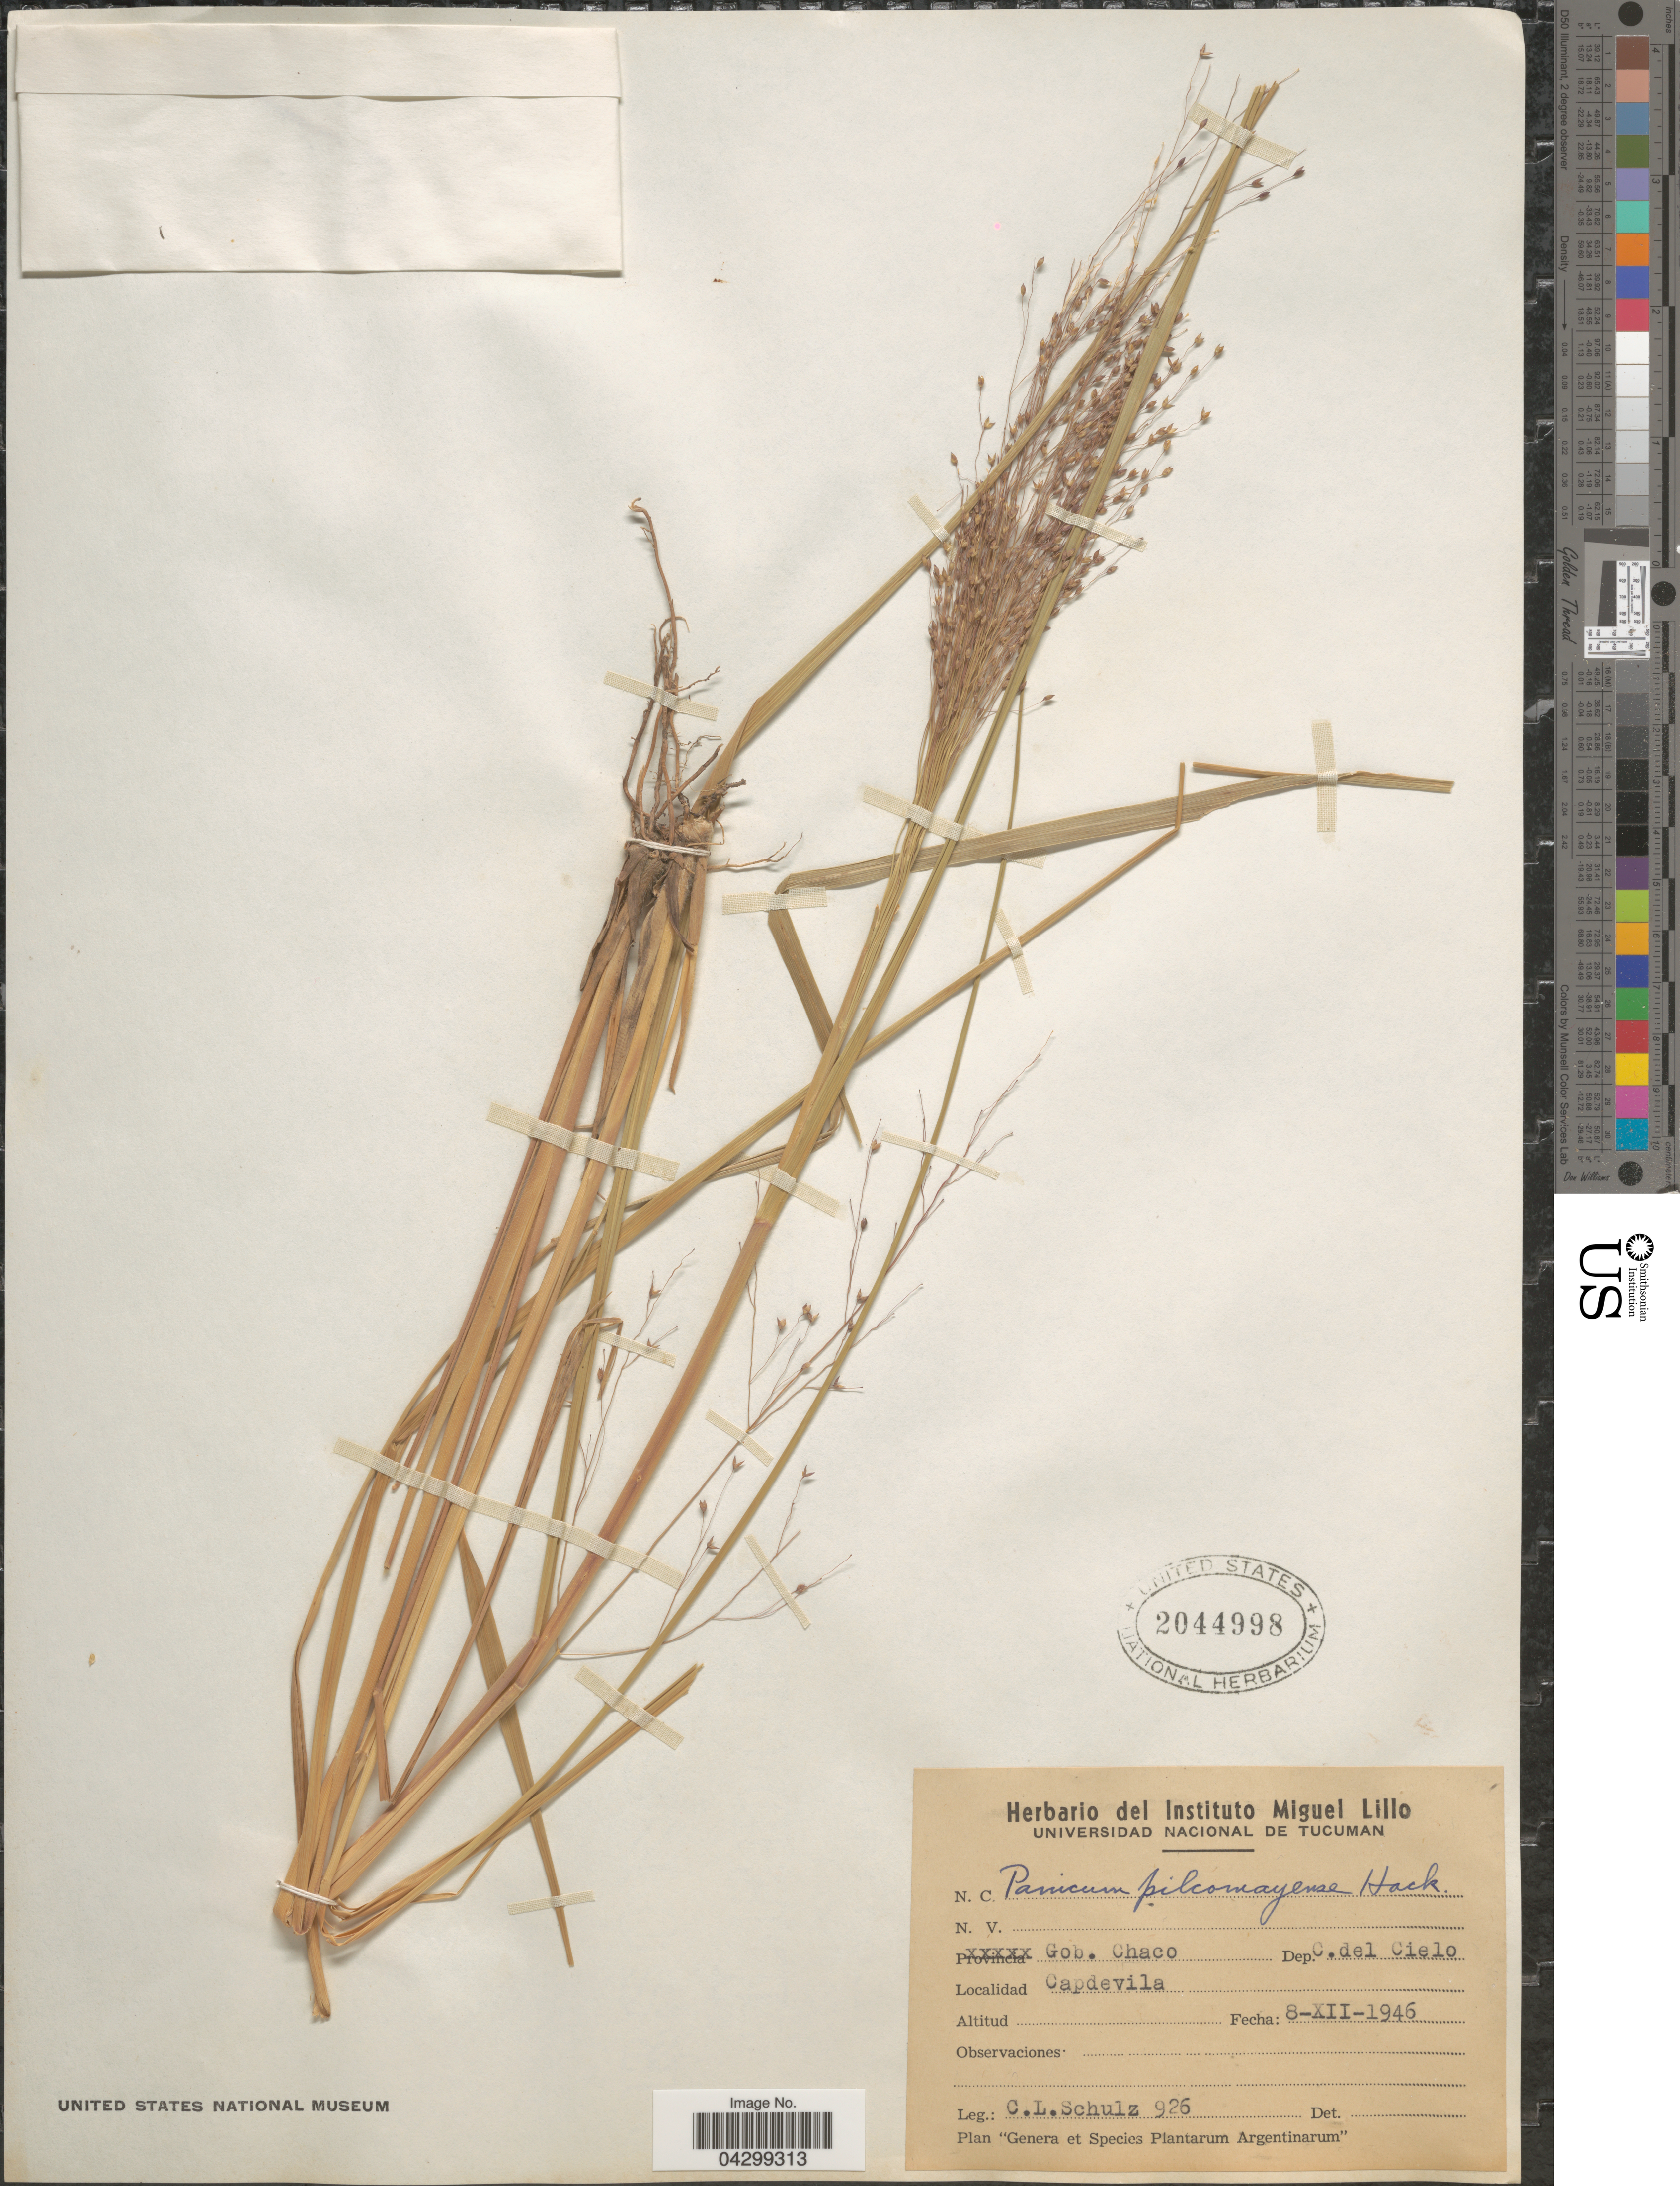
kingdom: Plantae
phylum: Tracheophyta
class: Liliopsida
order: Poales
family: Poaceae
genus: Panicum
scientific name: Panicum bergii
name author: Arechav.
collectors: C. L. Schulz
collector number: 926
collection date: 1946-12-08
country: Argentina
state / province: Chaco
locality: Gob. Chaco. Dep. C. del Cielo. Capdevila.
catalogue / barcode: US 2044998